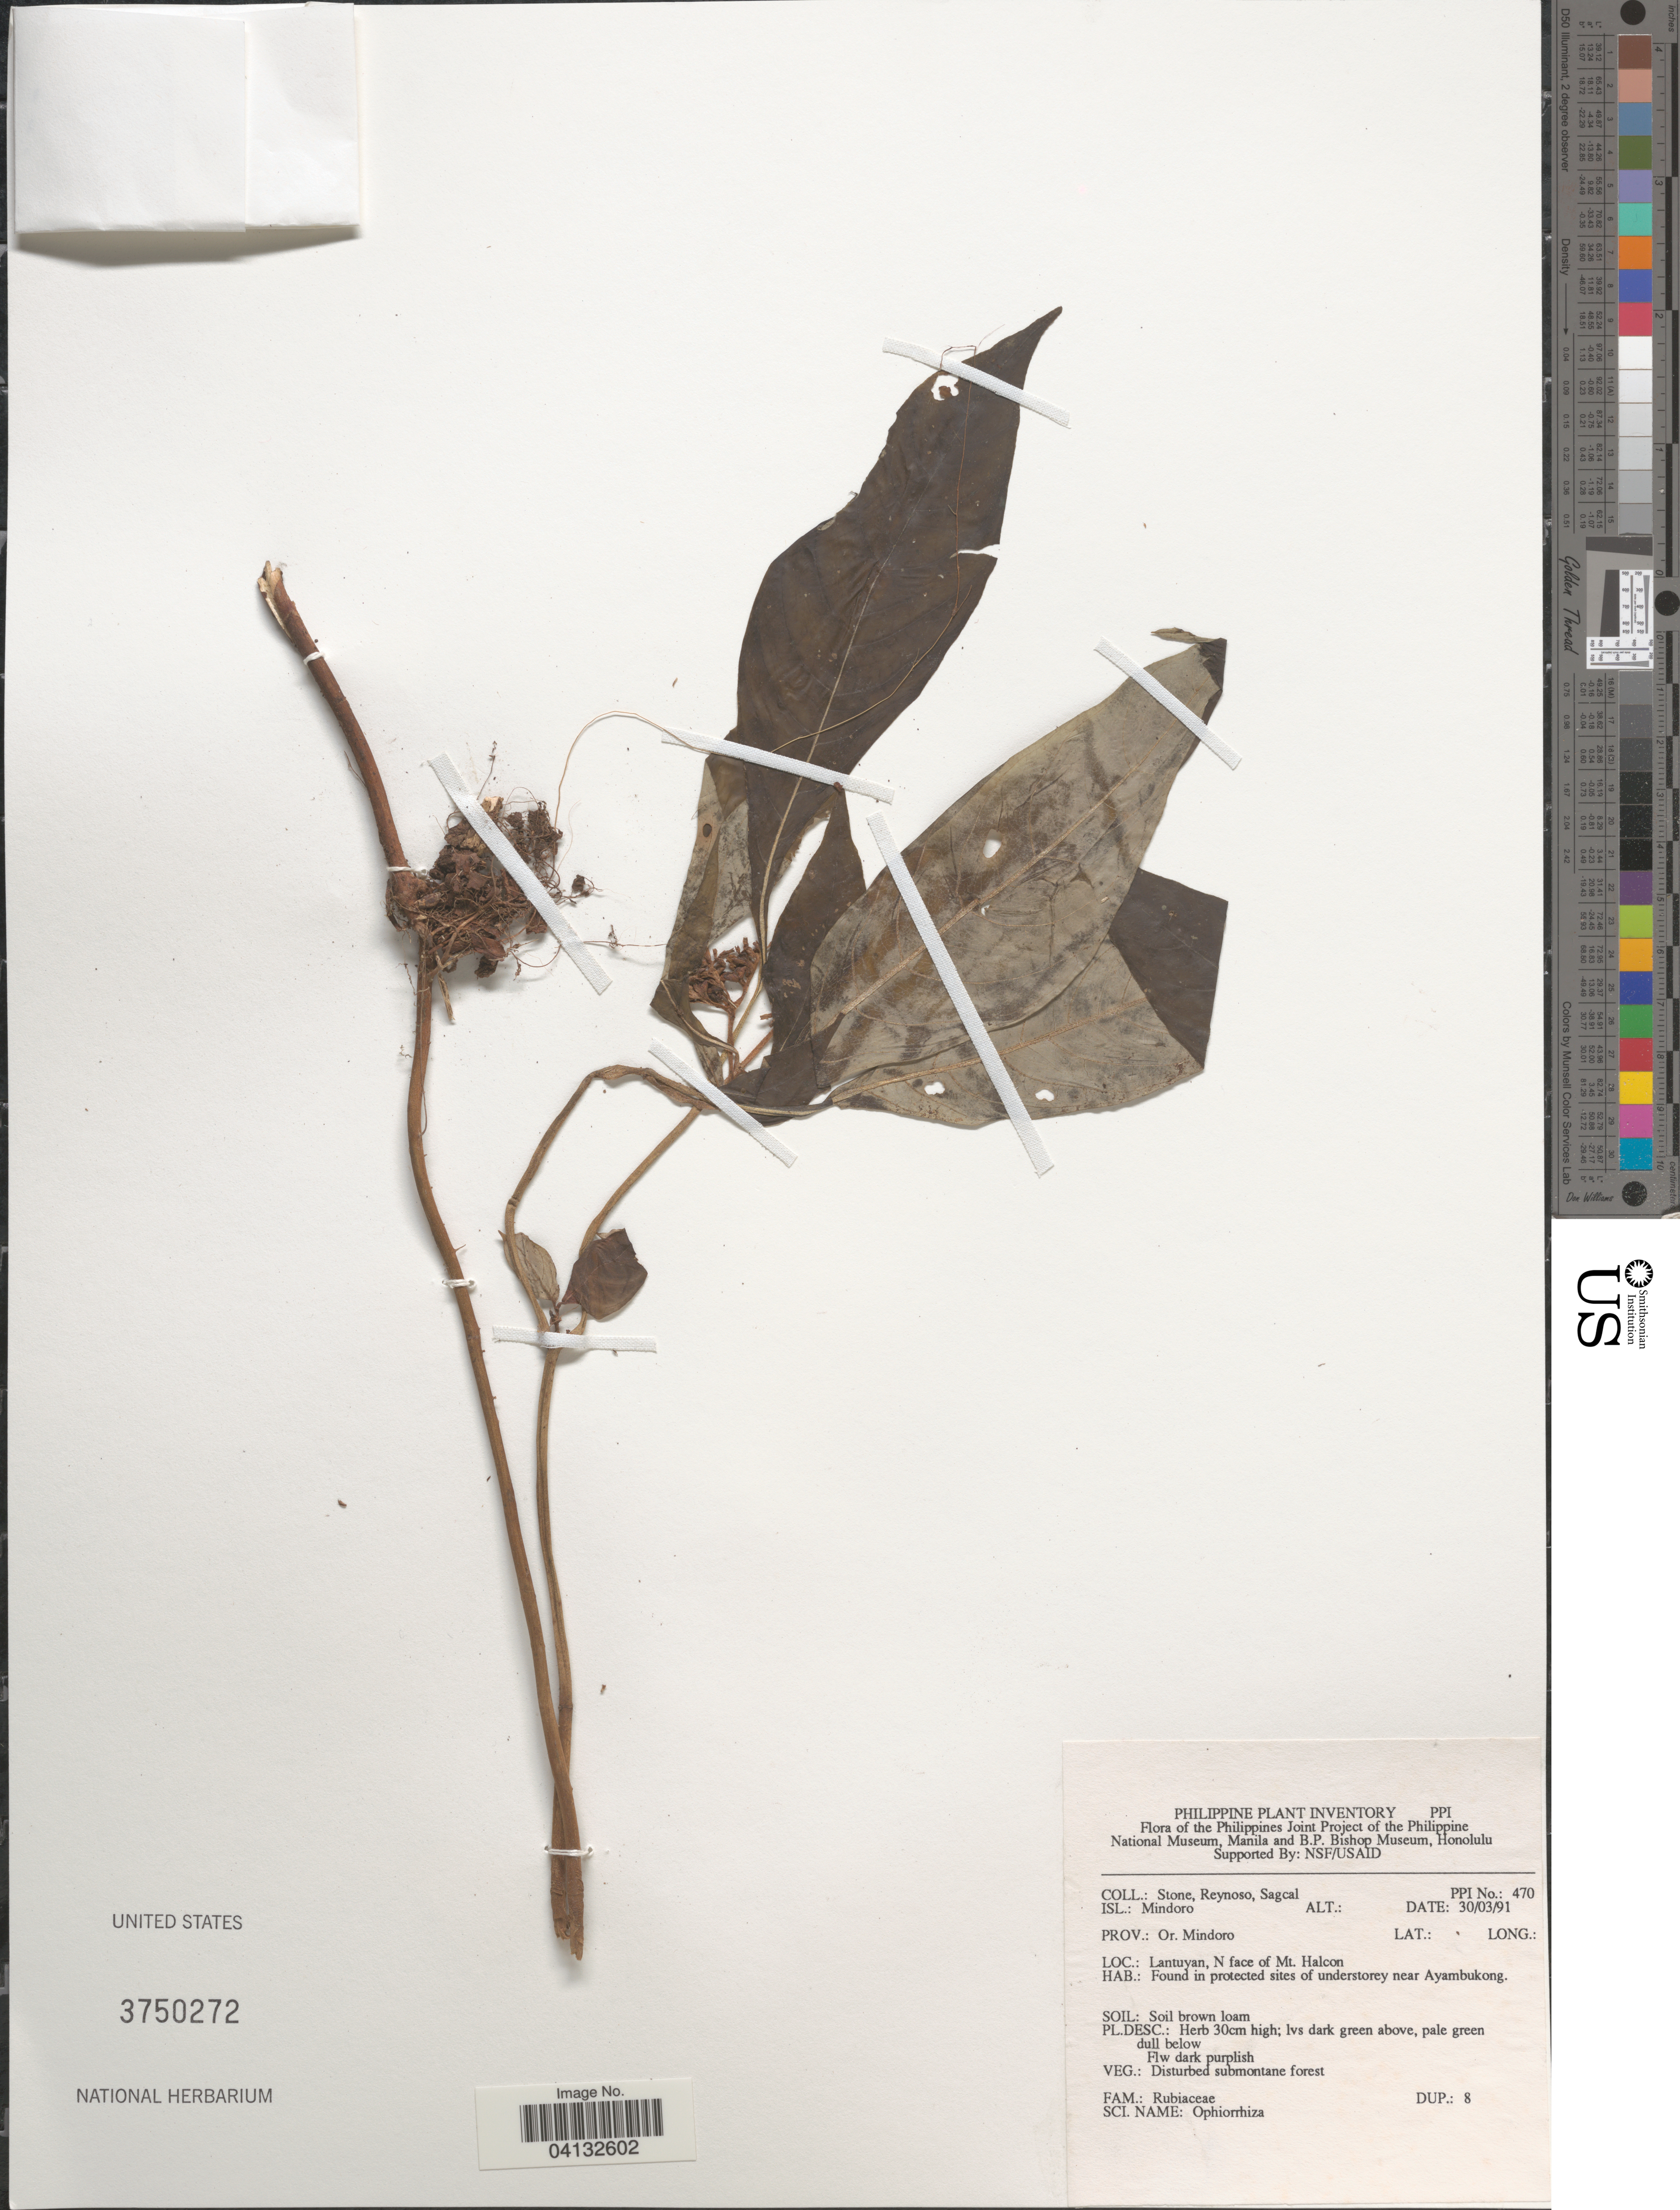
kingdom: Plantae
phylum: Tracheophyta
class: Magnoliopsida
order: Gentianales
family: Rubiaceae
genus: Ophiorrhiza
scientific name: Ophiorrhiza sp.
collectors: -. Stone, E. Reynoso & E. Sagcal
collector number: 470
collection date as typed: Transcribed d/m/y: 30/3/91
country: Philippines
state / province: Mimaropa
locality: Isl.: Mindoro. Prov.: Or. Mindoro. Lantuyan, N face of Mt. Halcon. In protected sites of understorey near Ayambukong.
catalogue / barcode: US 3750272